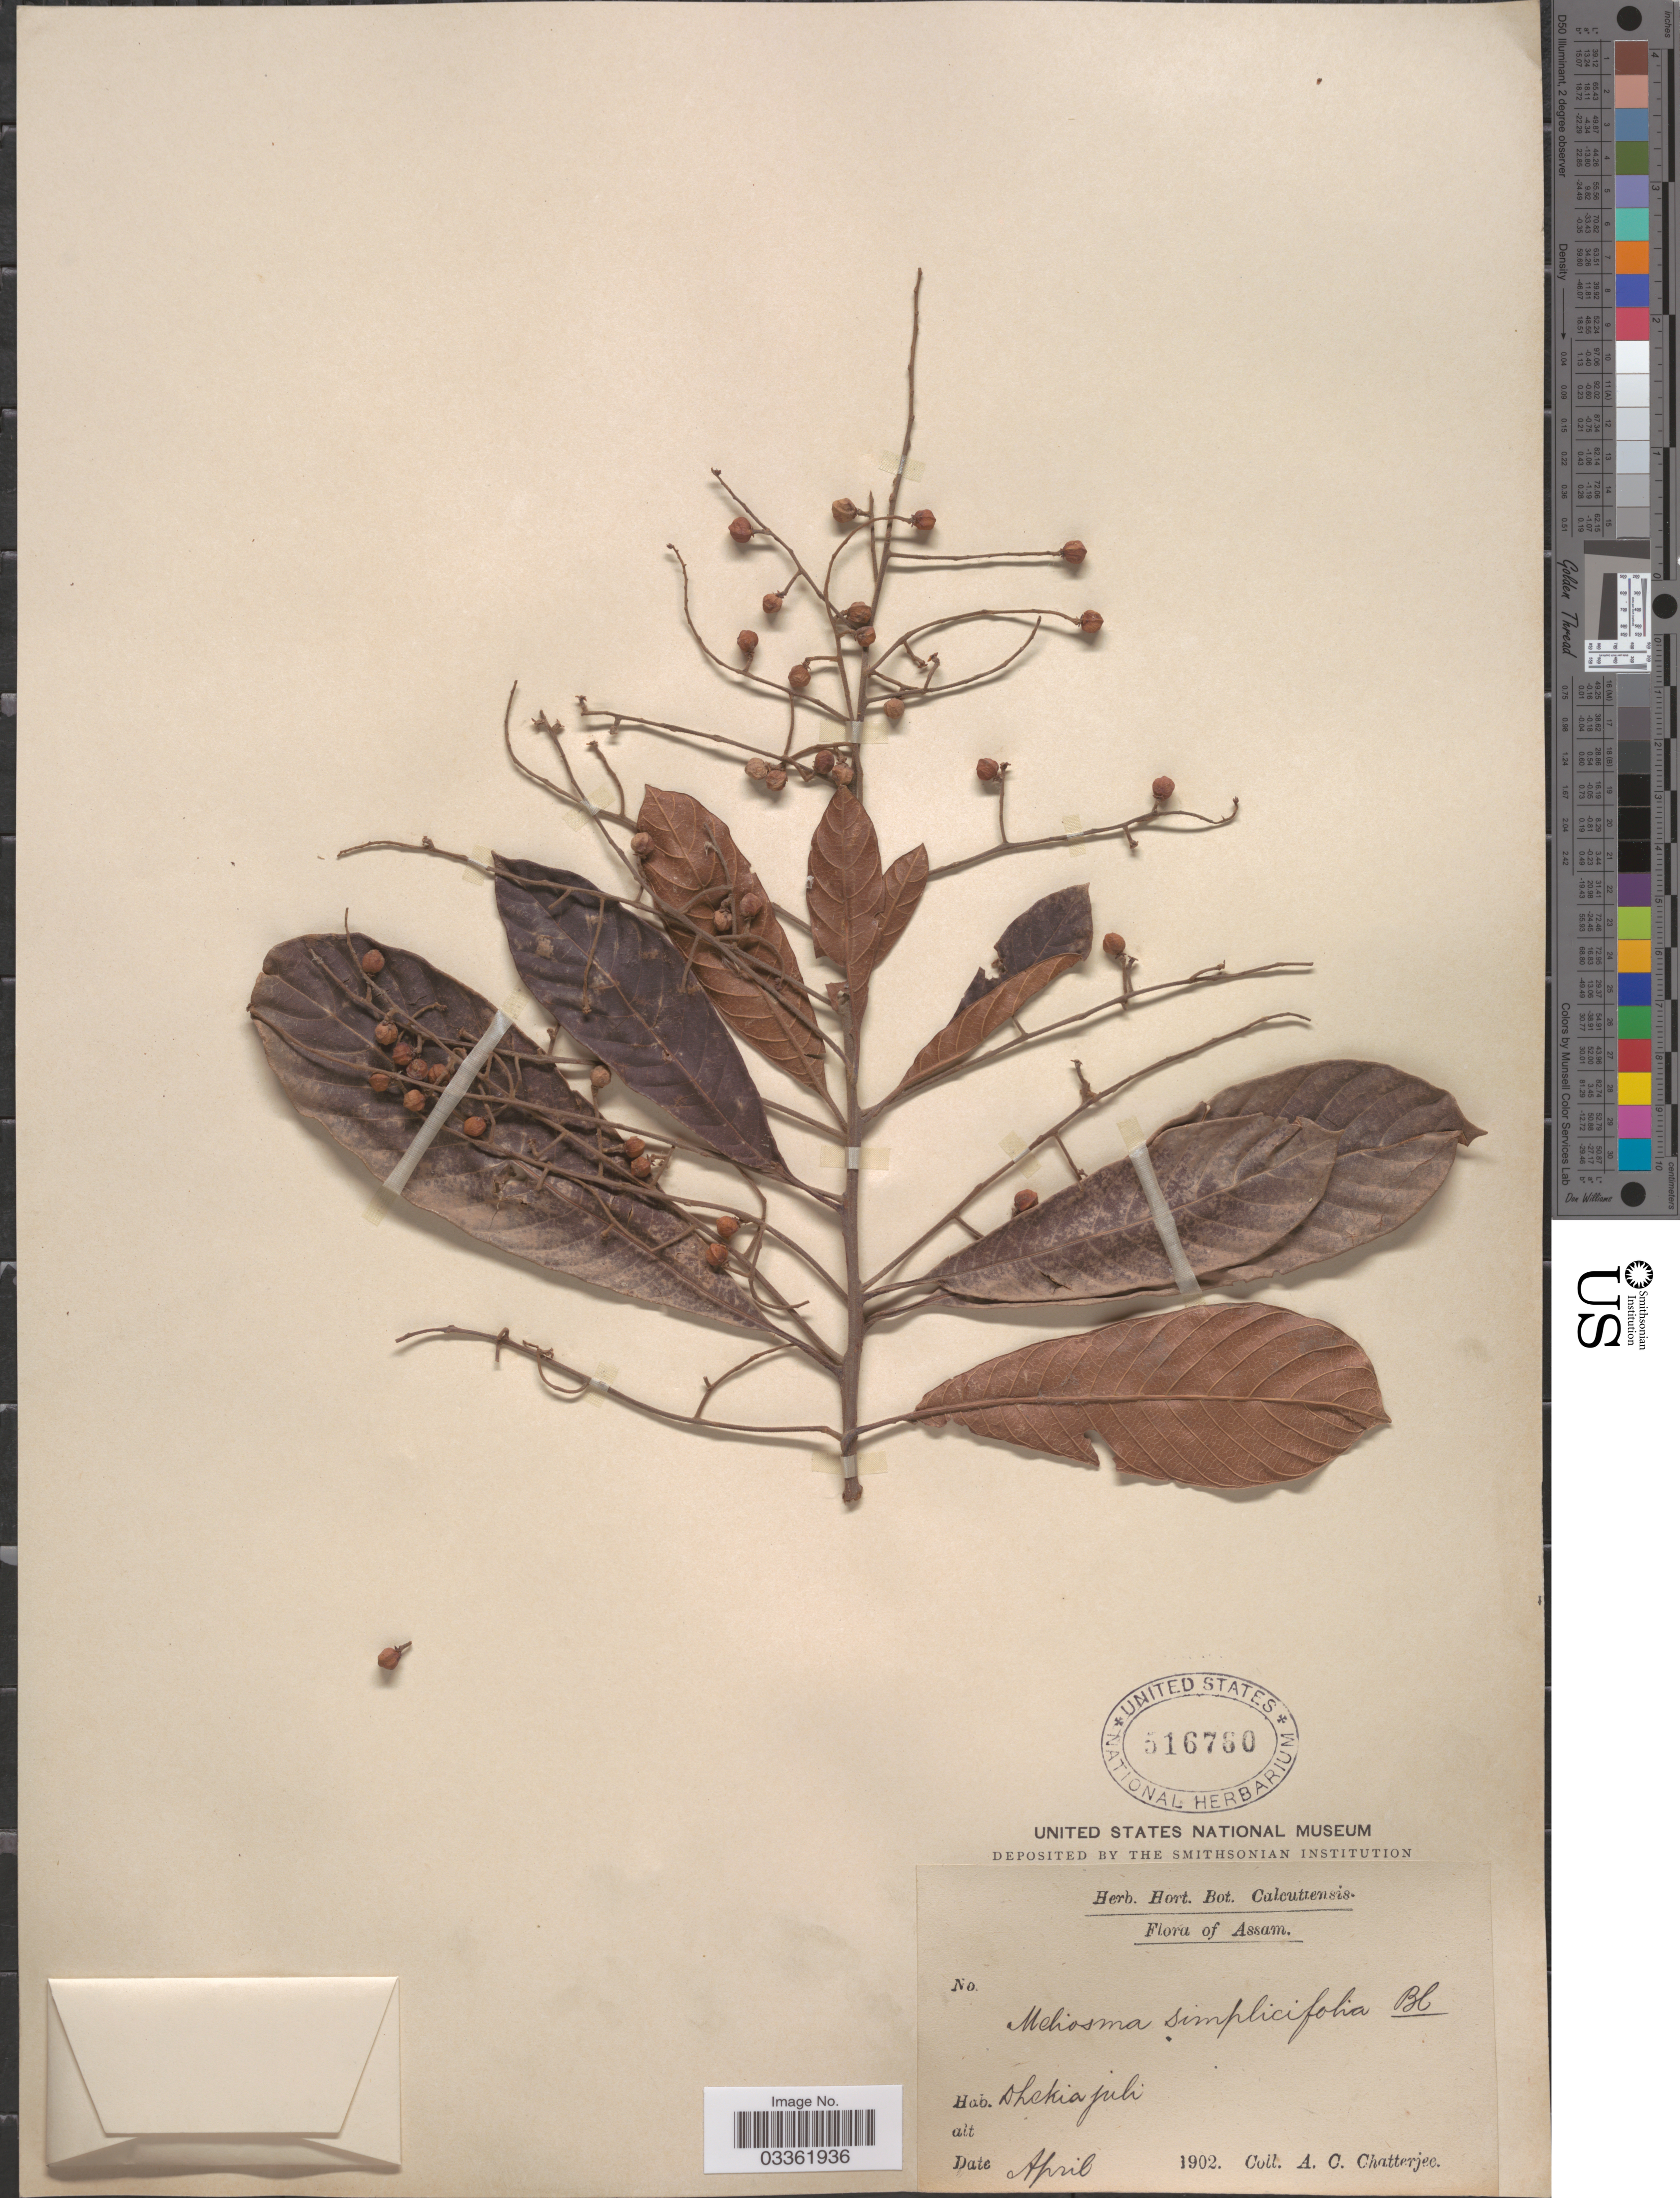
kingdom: Plantae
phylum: Tracheophyta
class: Magnoliopsida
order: Proteales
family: Sabiaceae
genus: Meliosma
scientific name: Meliosma simplicifolia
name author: (Roxb.) Walp.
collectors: A. Chatterjee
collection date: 1902-04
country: India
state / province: Assam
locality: Dhekiajuli.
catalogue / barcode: US 516760